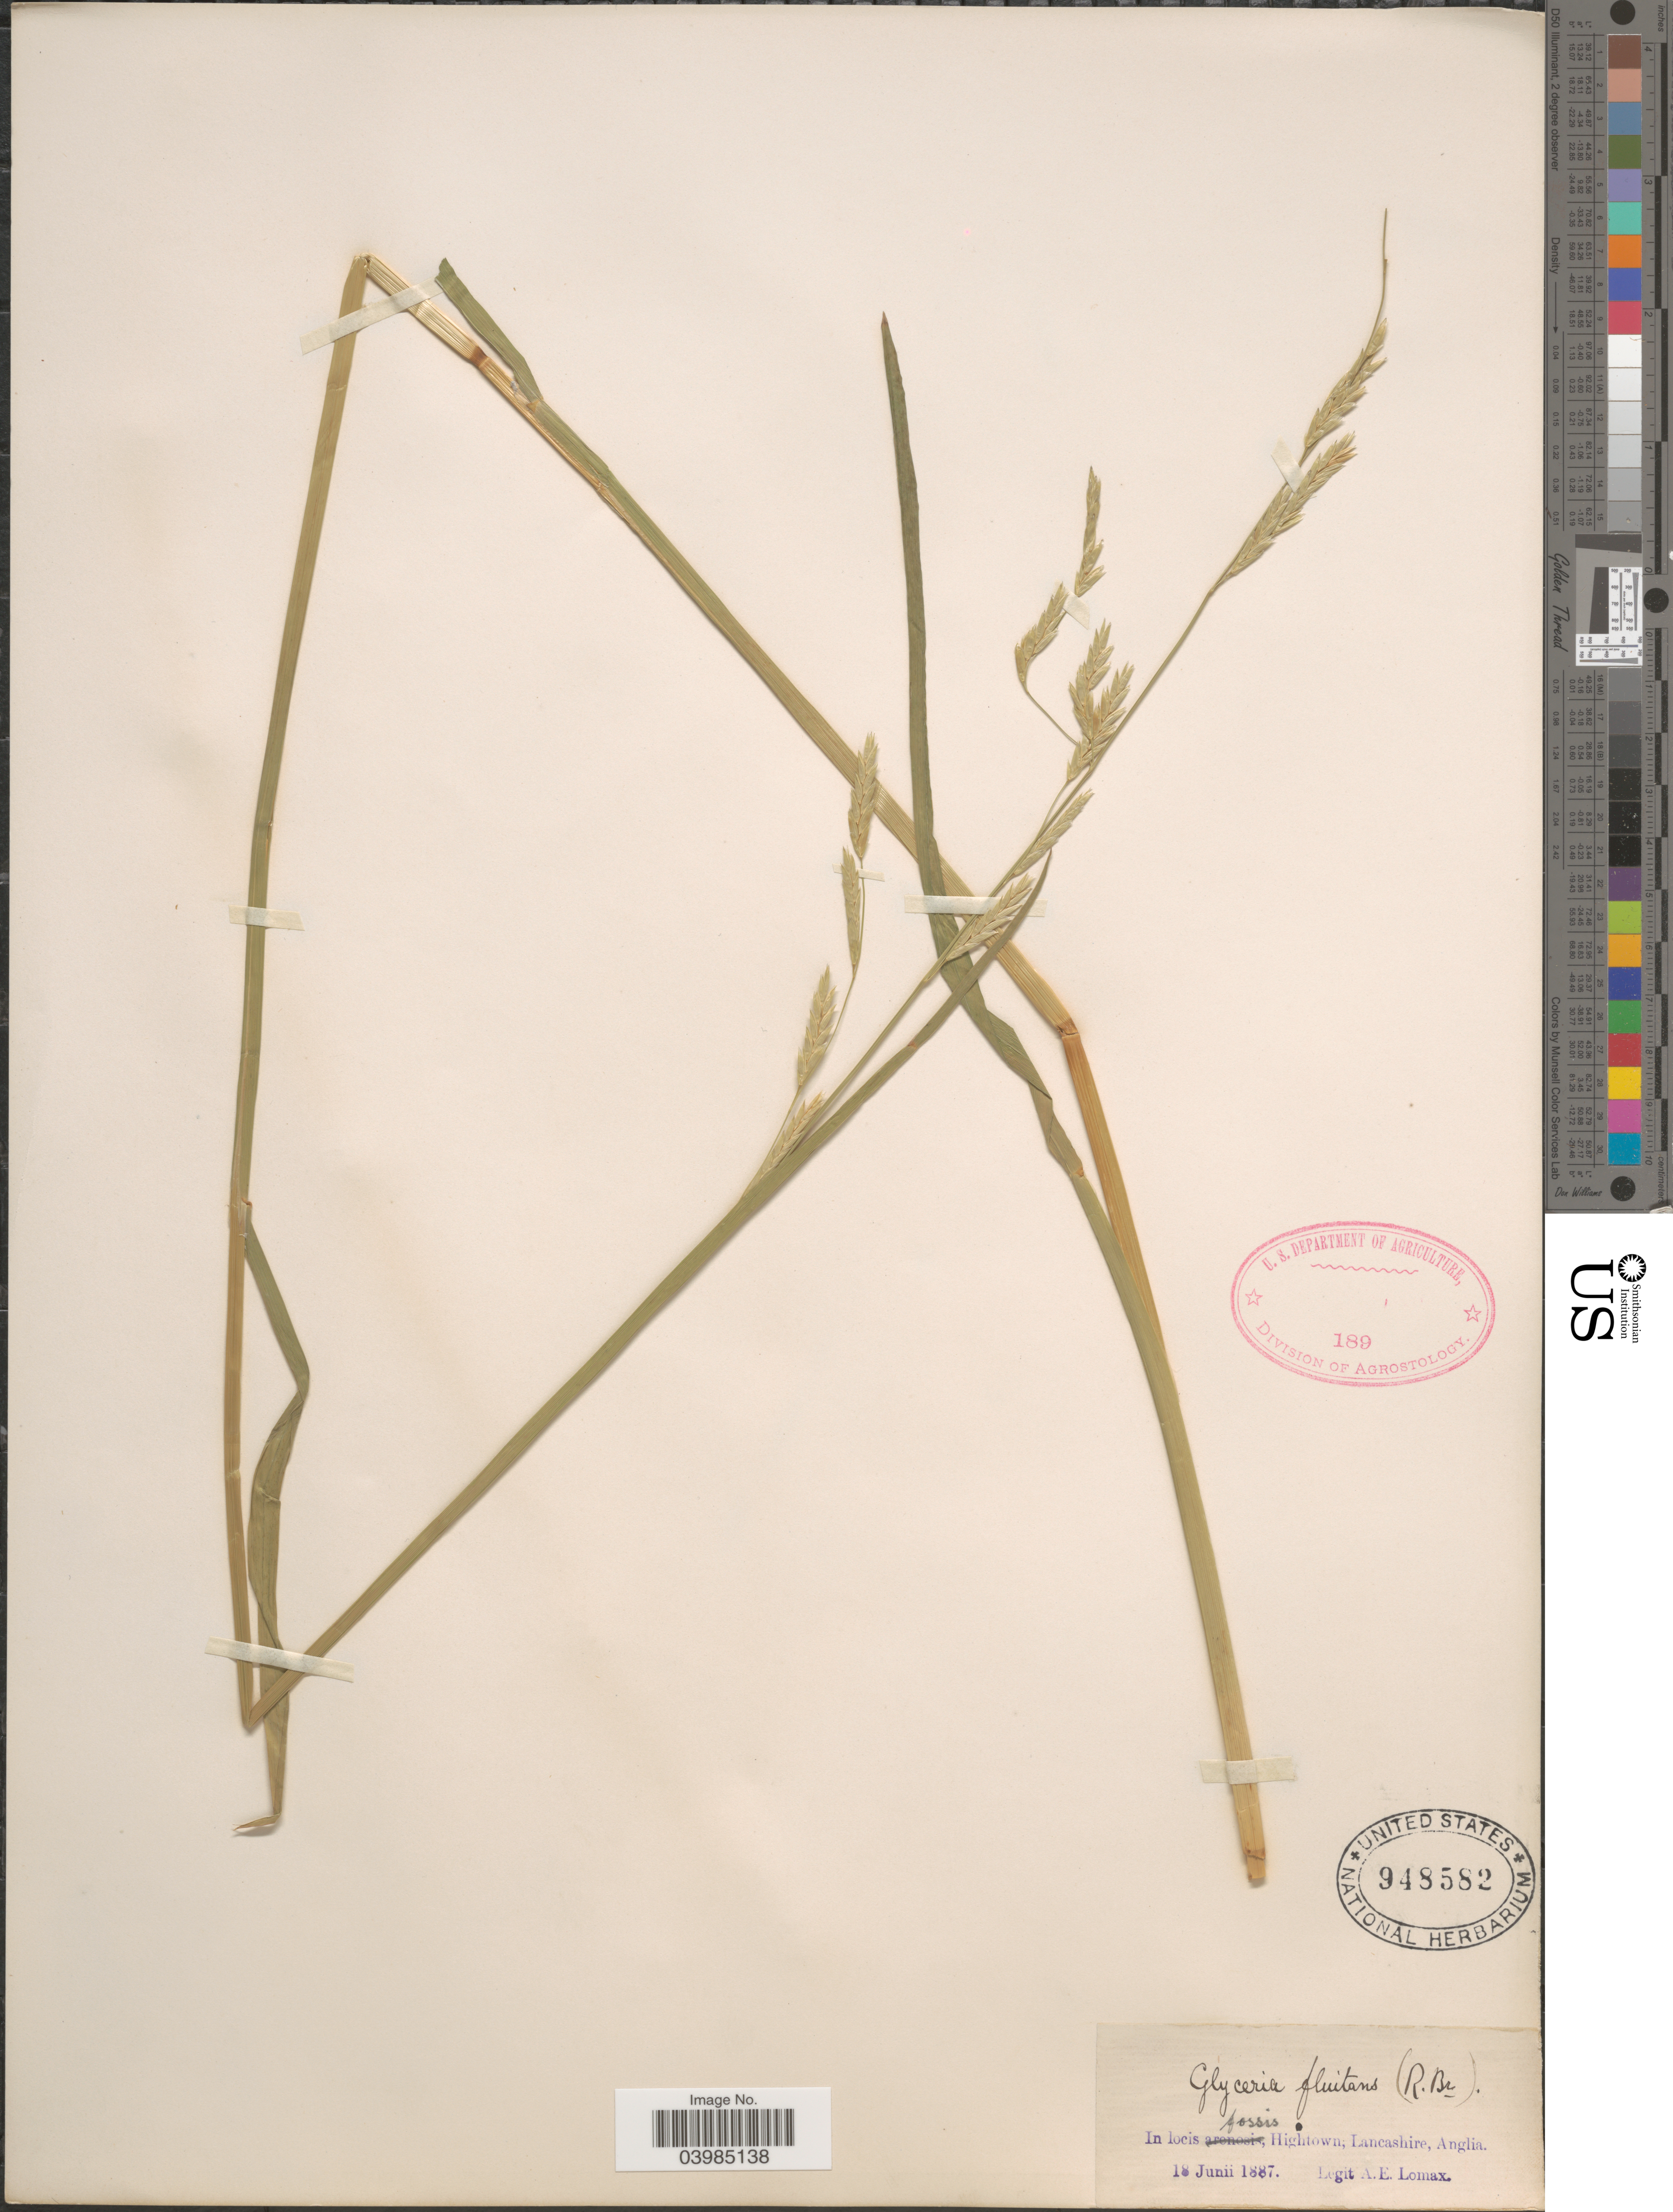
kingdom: Plantae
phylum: Tracheophyta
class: Liliopsida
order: Poales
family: Poaceae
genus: Glyceria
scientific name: Glyceria fluitans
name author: (L.) R. Br.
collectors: A. Lomax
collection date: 1887-06-18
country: United Kingdom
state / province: England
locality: In locis fossis, Hightown, Lancashire, Anglia.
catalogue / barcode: US 948582